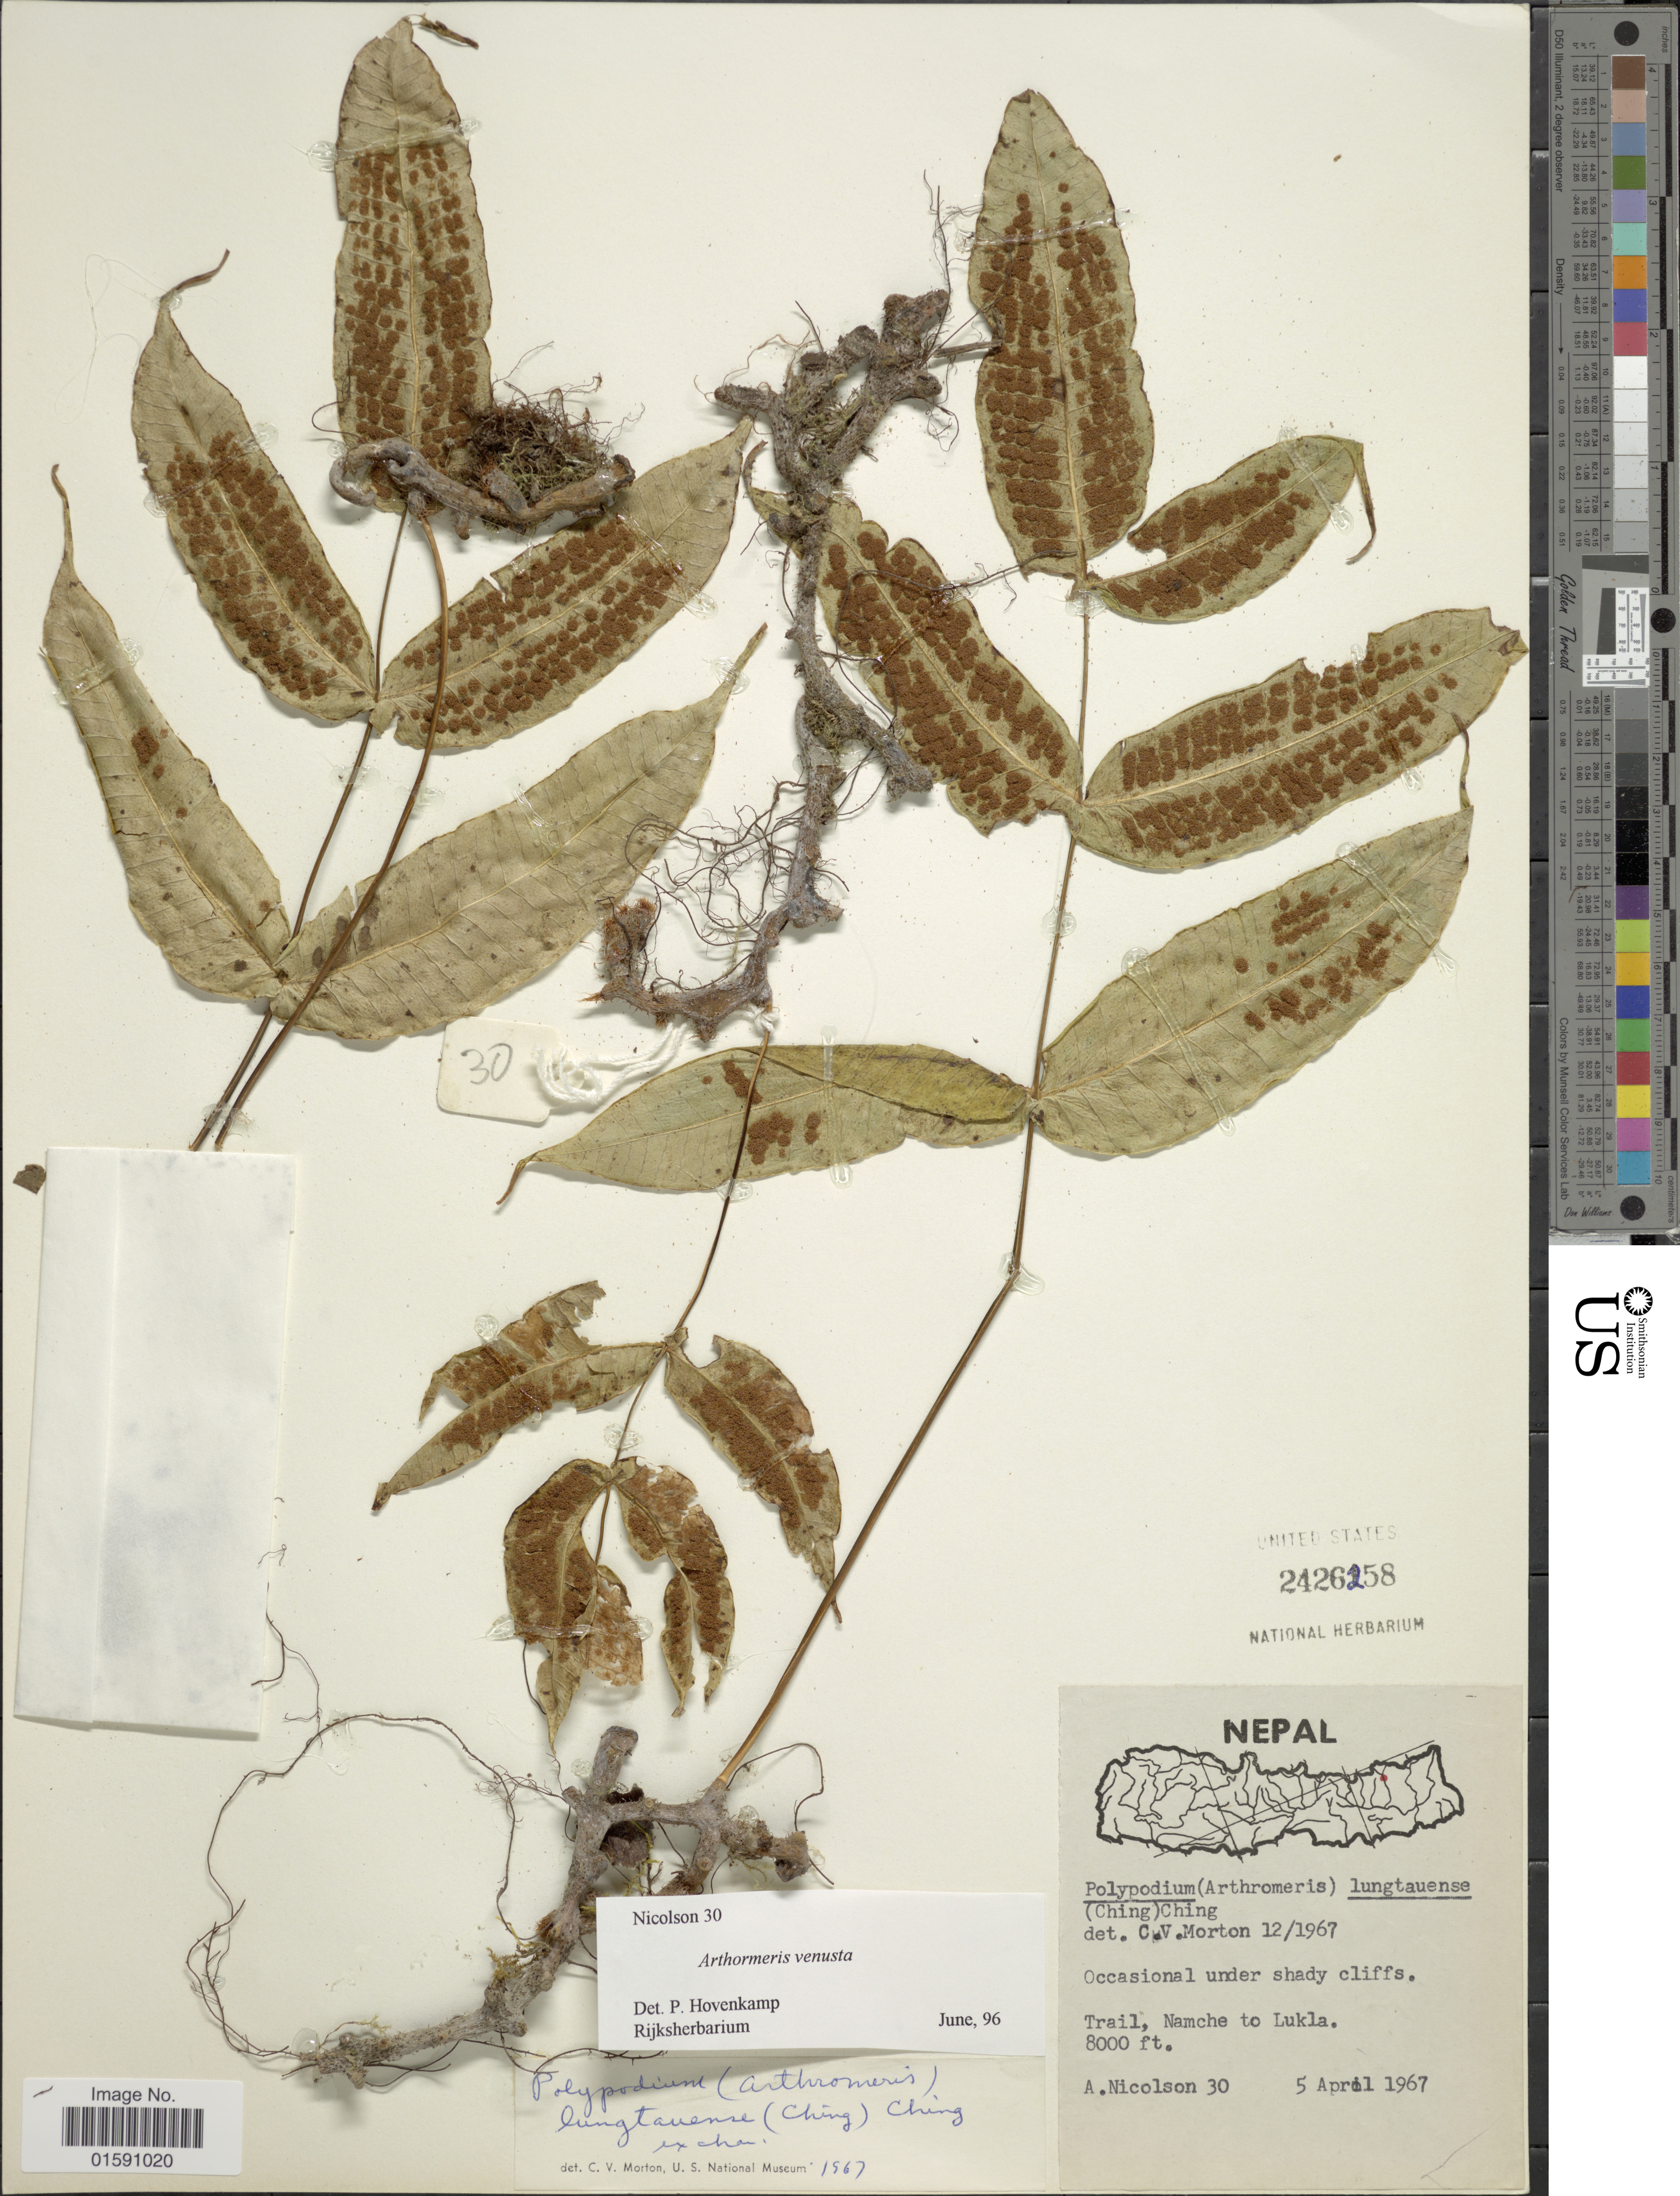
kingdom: Plantae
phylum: Tracheophyta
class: Polypodiopsida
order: Polypodiales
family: Polypodiaceae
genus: Arthromeris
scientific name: Arthromeris venusta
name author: J. Sm.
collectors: A. C. Nicolson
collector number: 30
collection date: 1967-04-05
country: Nepal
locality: Trail, namche to Lukla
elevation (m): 2438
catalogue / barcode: US 2426258